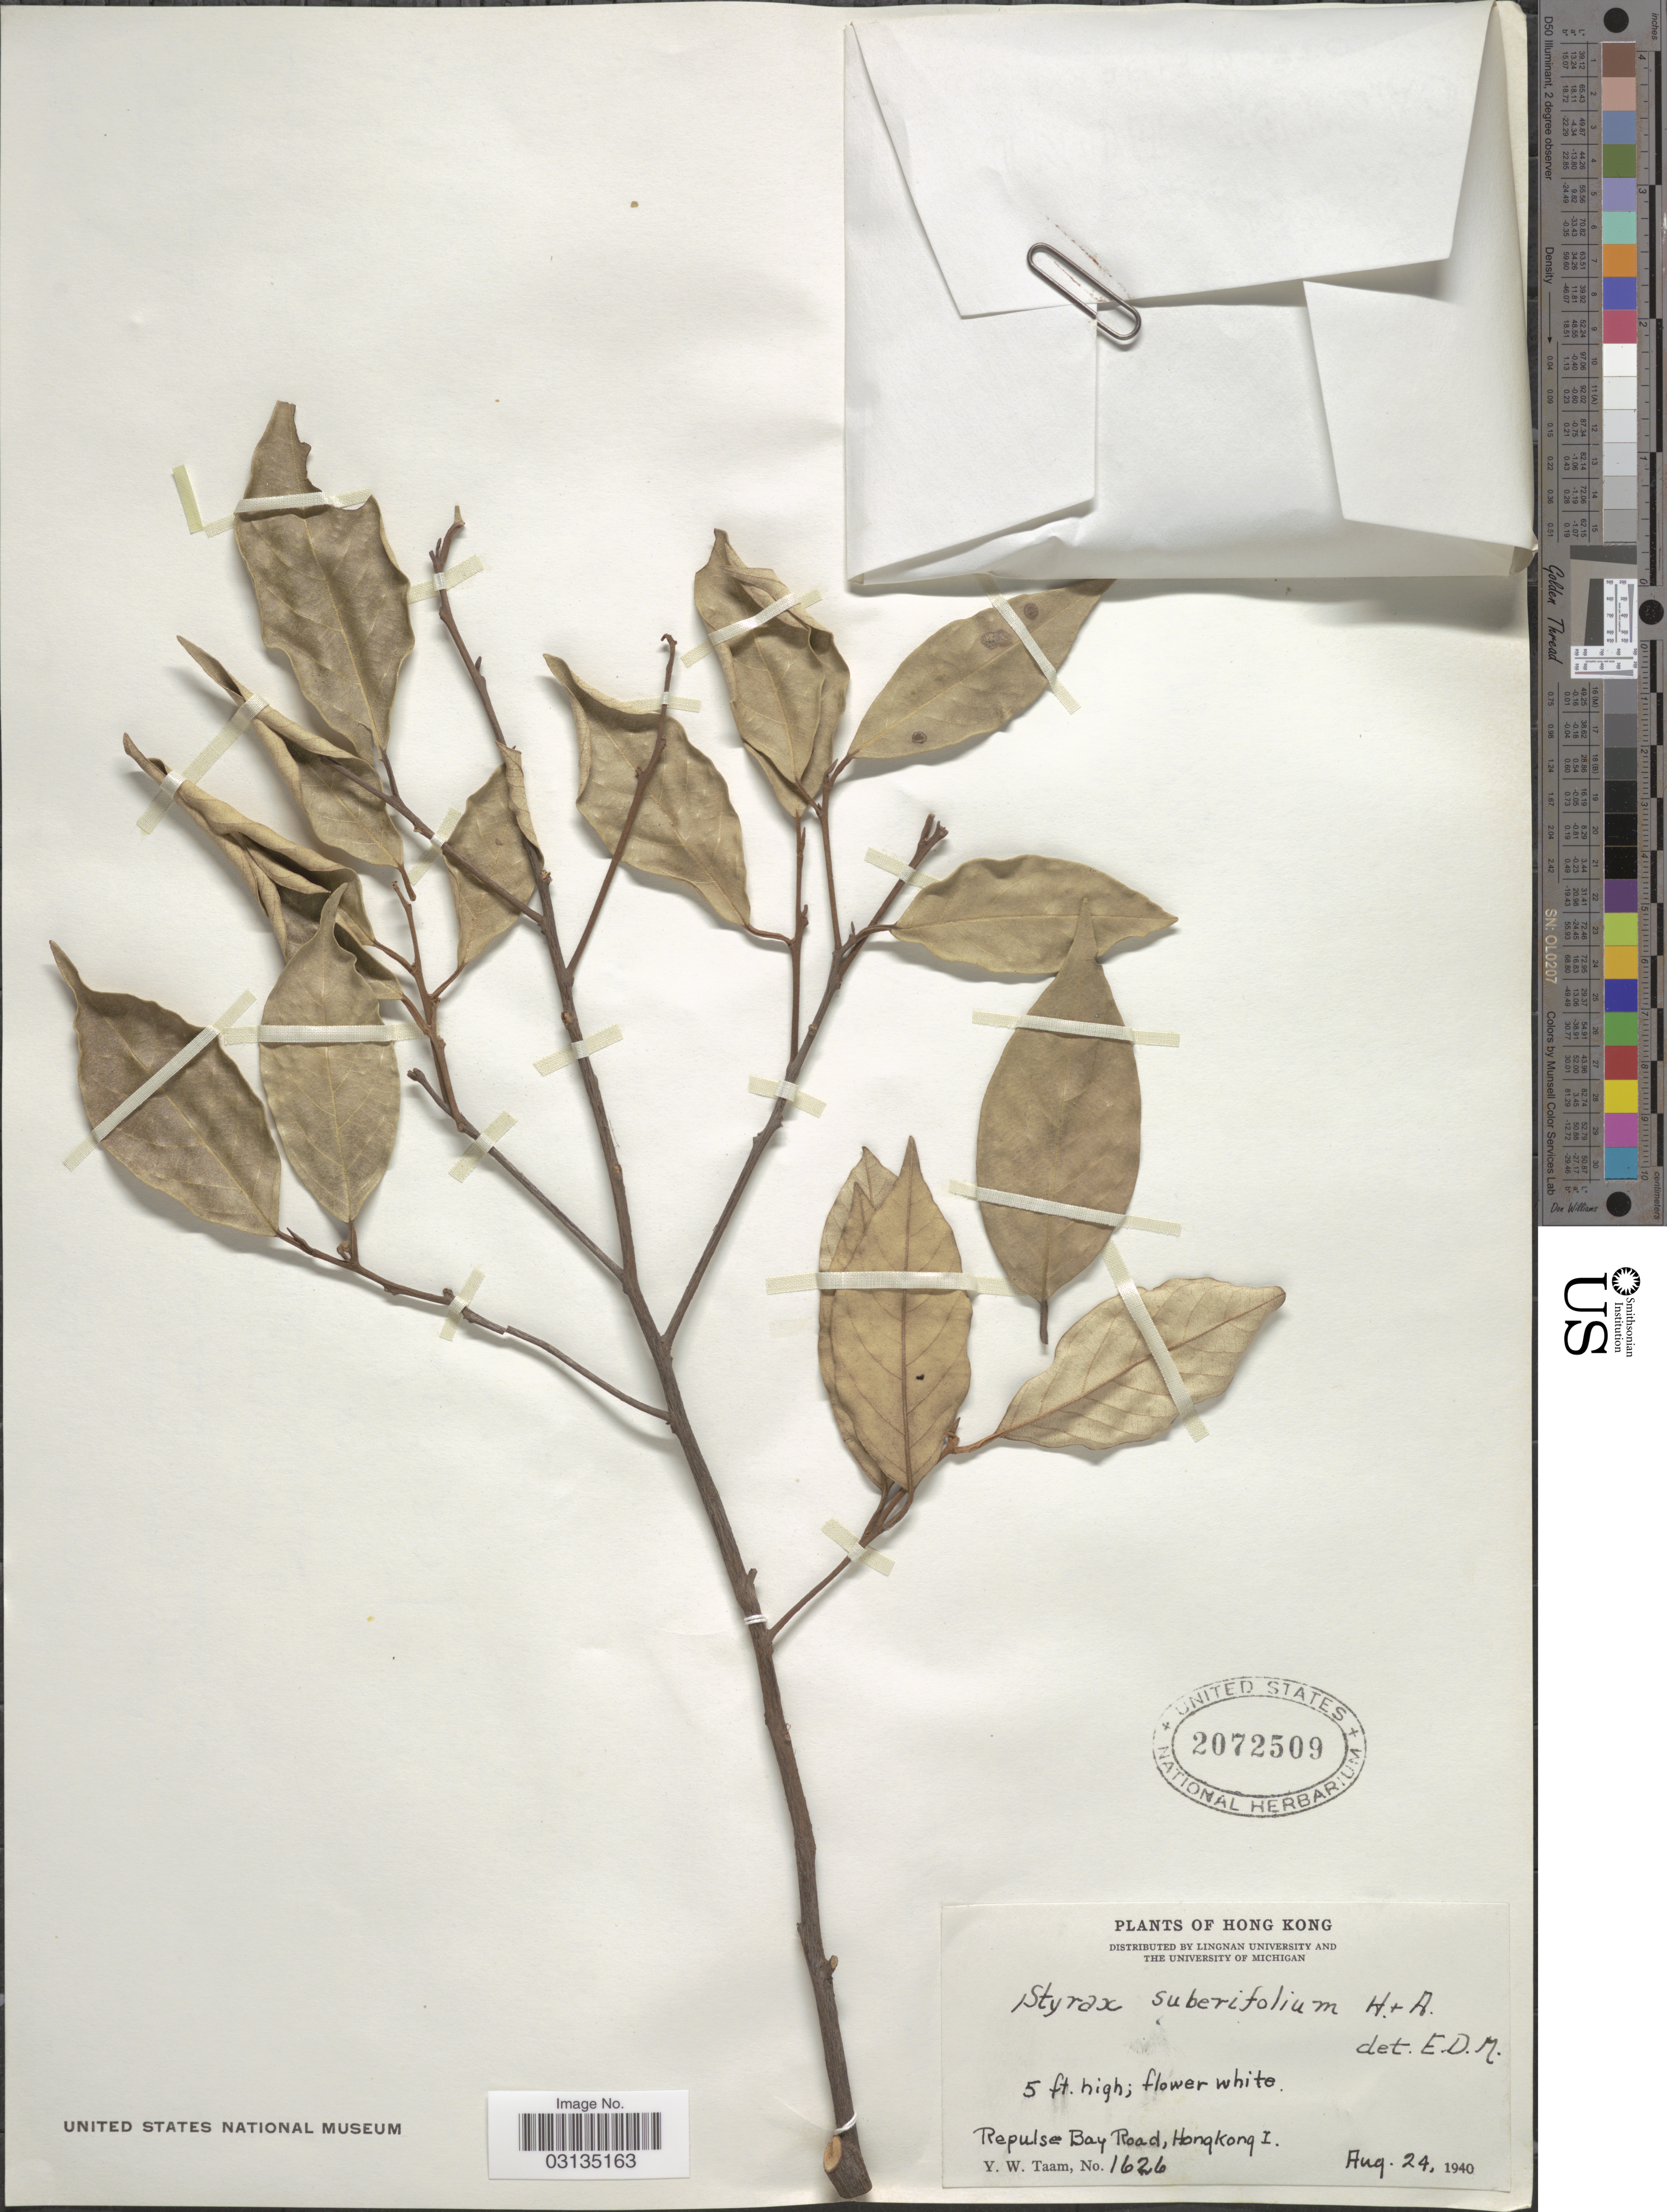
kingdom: Plantae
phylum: Tracheophyta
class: Magnoliopsida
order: Ericales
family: Styracaceae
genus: Styrax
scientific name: Styrax suberifolius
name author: Hook. & Arn.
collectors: Y. W. Taam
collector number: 1626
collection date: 1940-08-24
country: China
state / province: Hong Kong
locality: Hong Kong, Repulse Bay Road, HongKong I.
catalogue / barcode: US 2072509